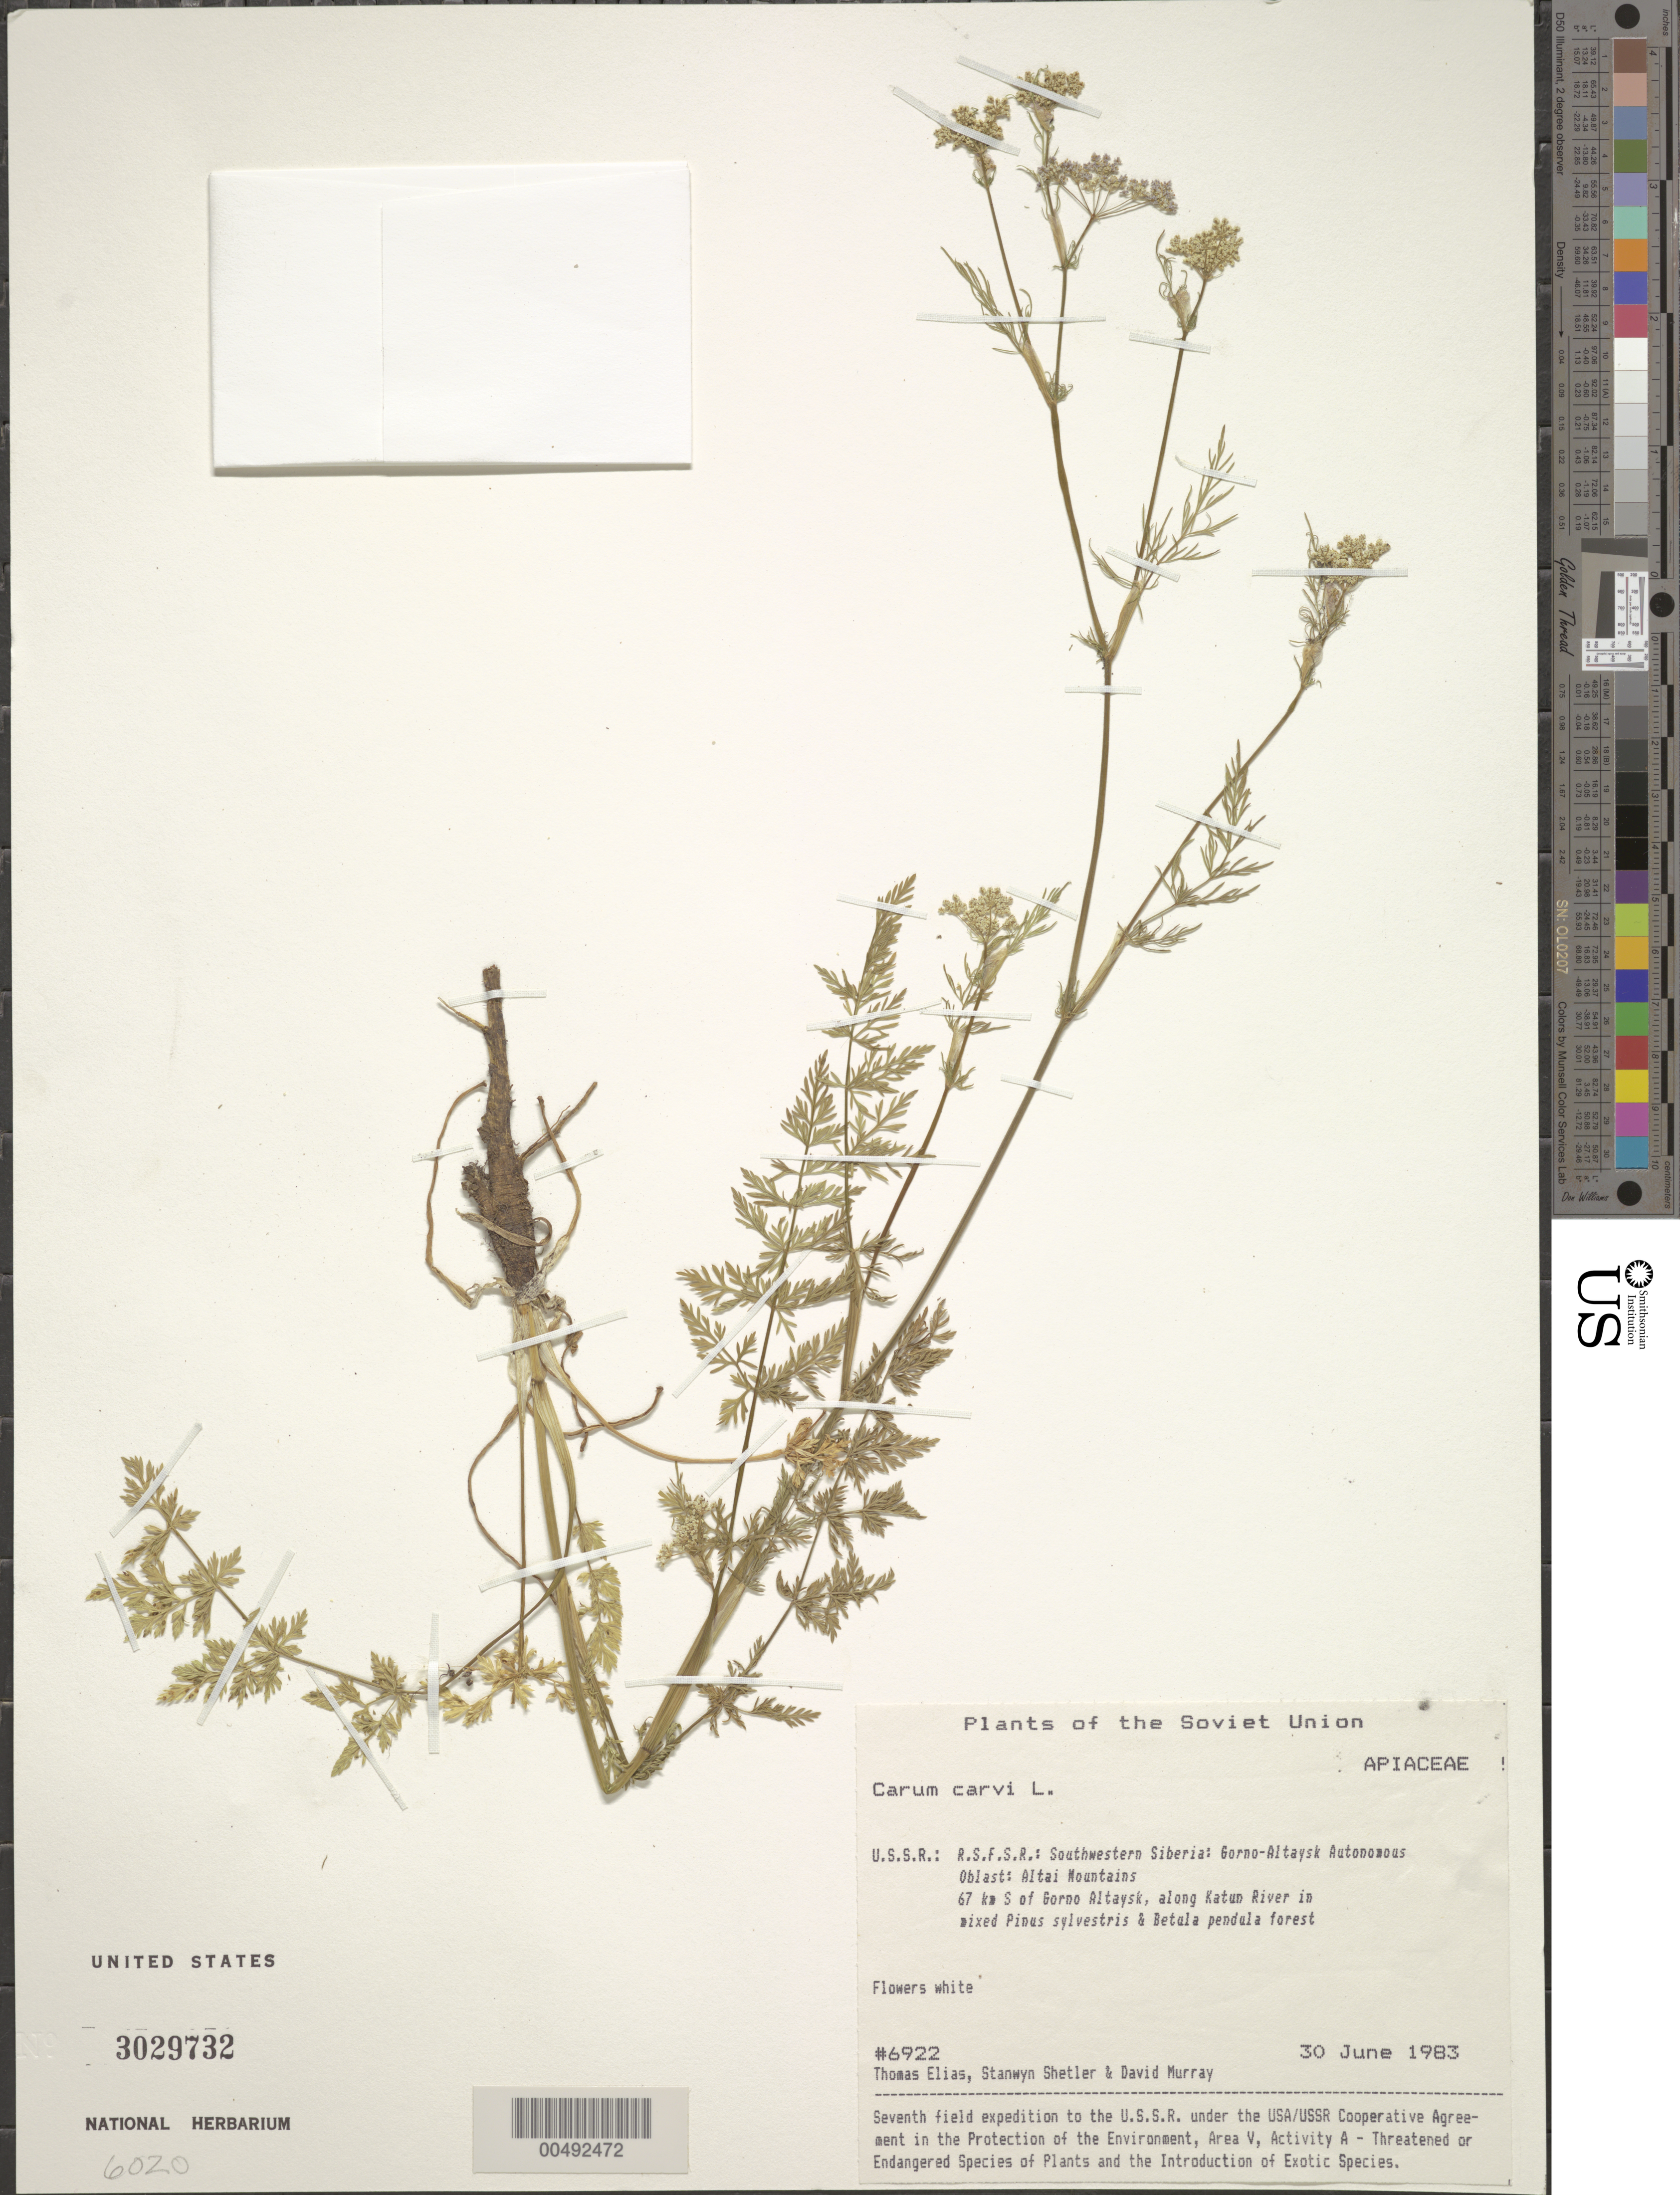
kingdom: Plantae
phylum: Tracheophyta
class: Magnoliopsida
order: Apiales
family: Apiaceae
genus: Carum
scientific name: Carum carvi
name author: L.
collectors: T. Elias, S. Shetler & D. F. Murray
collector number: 6922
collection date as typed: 30 Jun 1983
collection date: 1983-06-30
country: Russian Federation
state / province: Altai Republic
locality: Altai Mountains, 67 km S of Gorno-Altaysk, along Katun River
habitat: mixed Pinus sylvestris and Betula pendula forest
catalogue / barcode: US 3029732